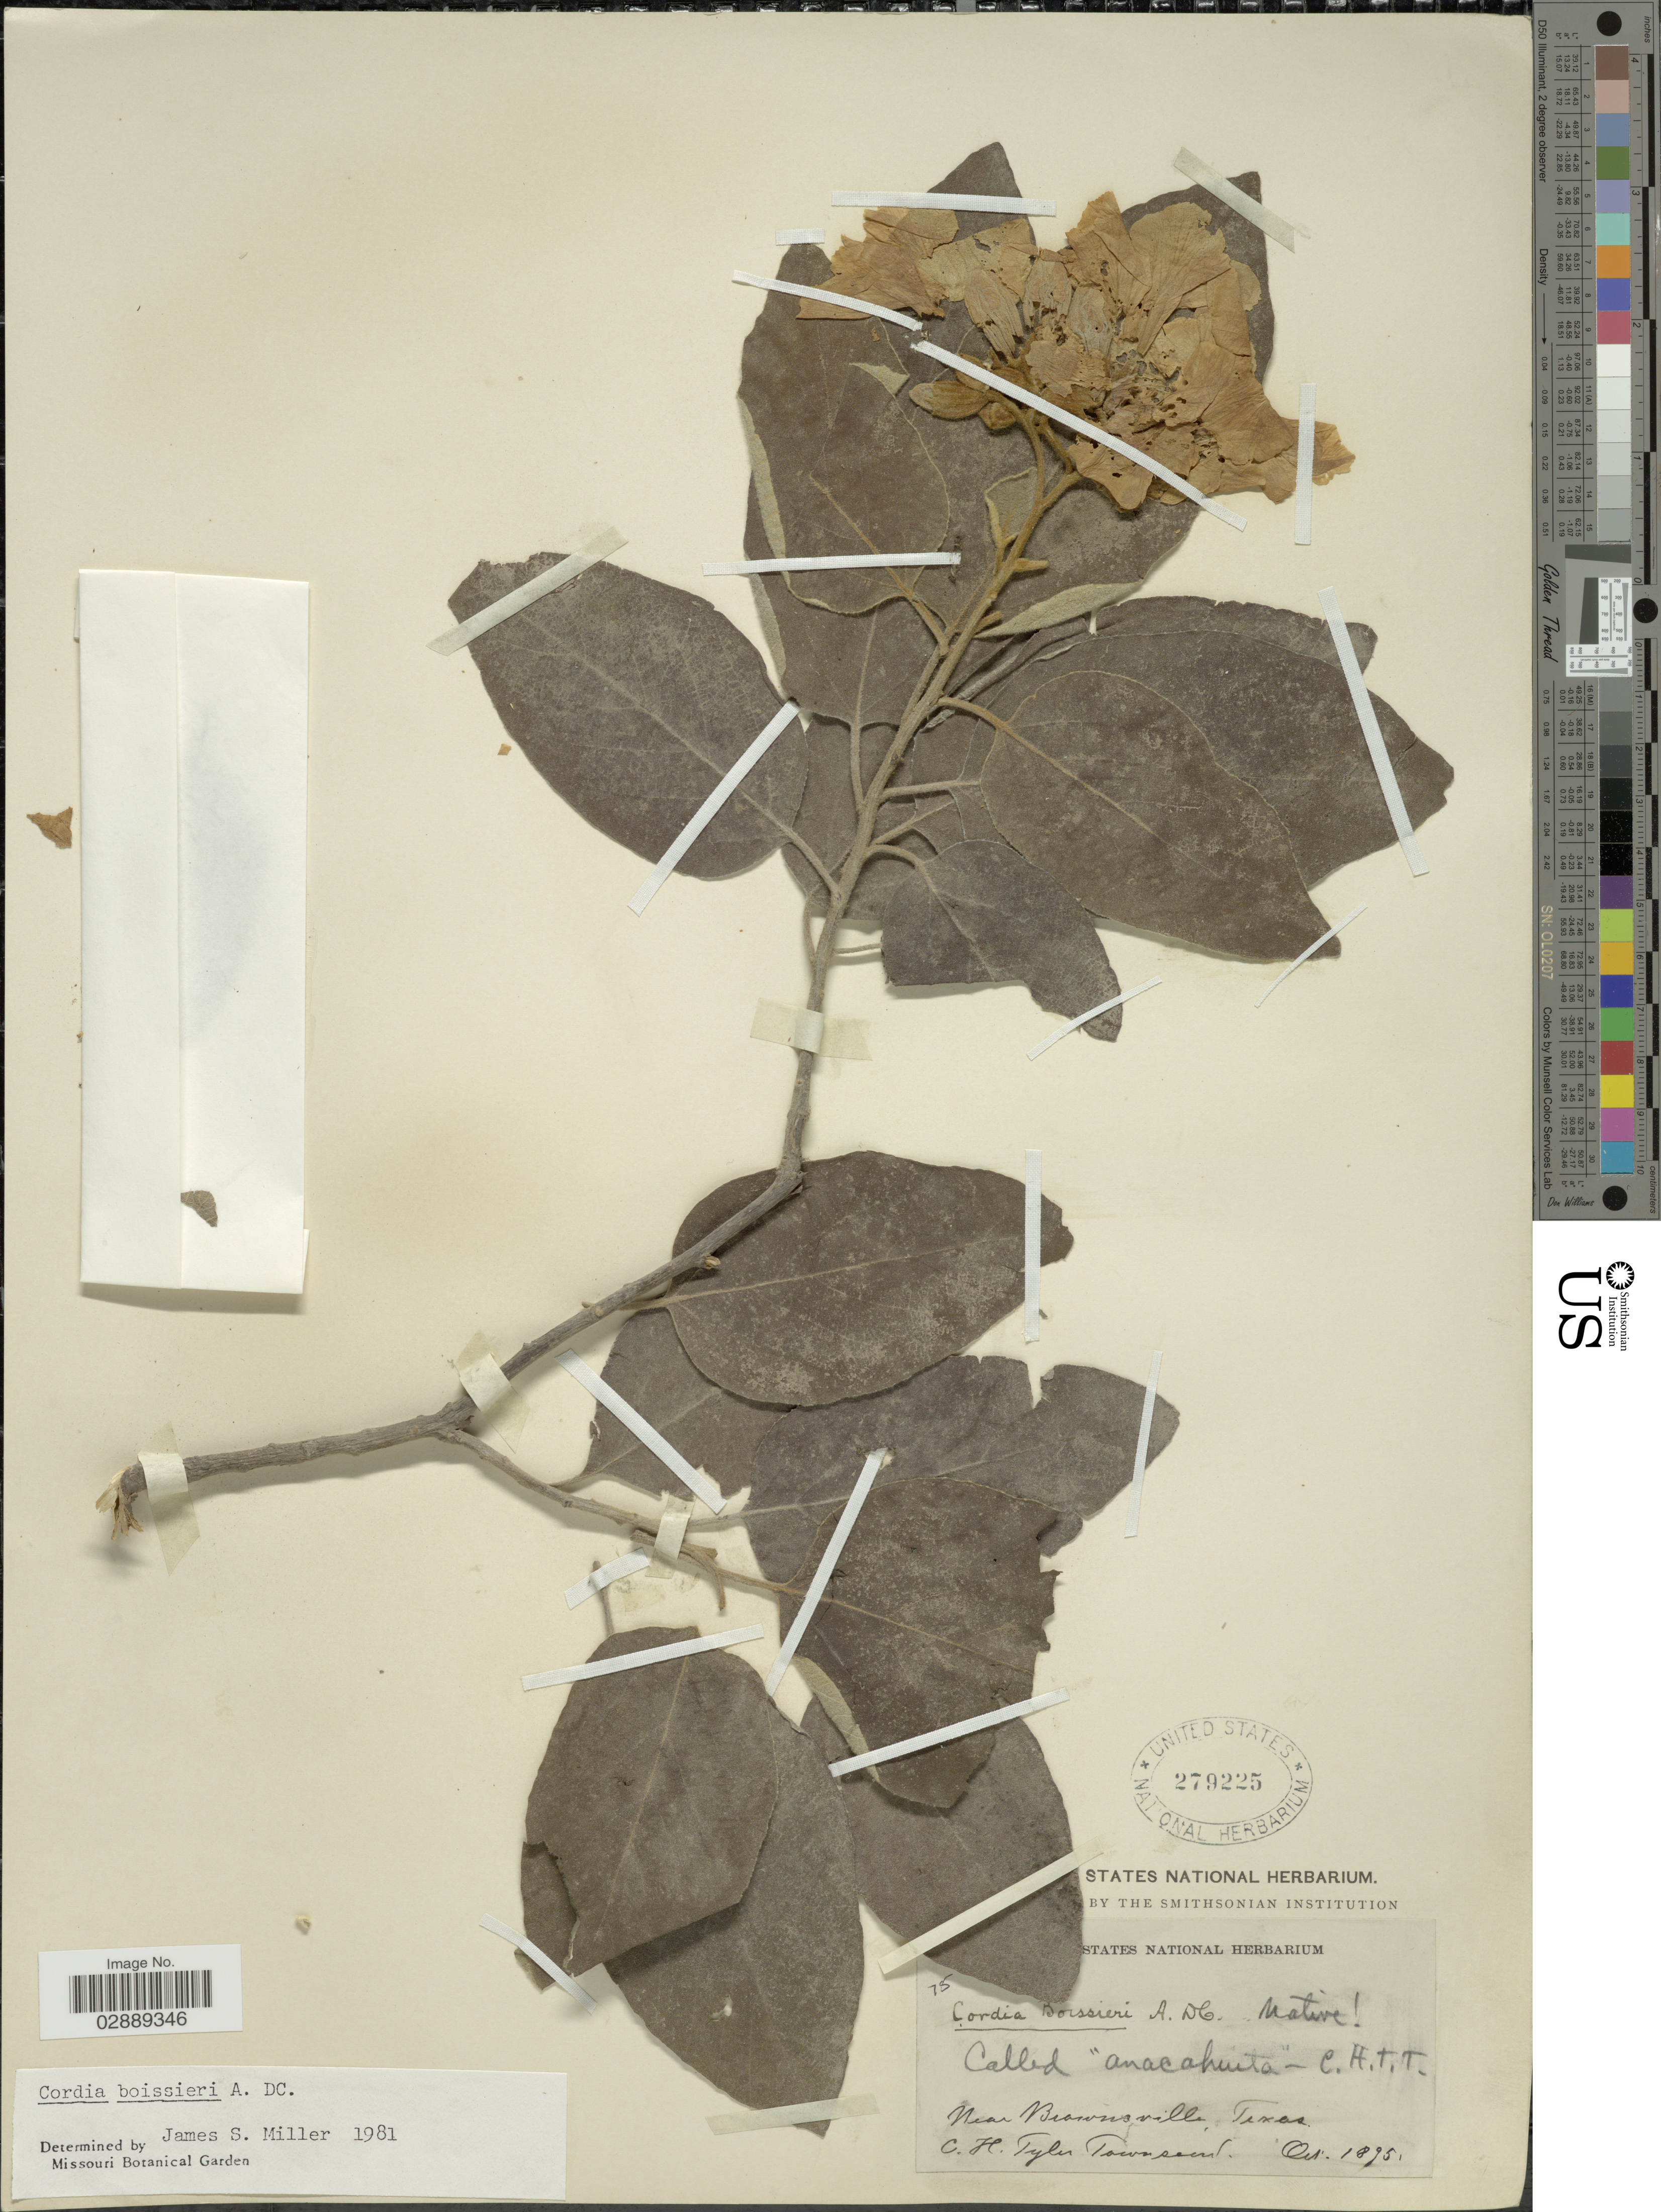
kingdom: Plantae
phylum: Tracheophyta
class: Magnoliopsida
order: Boraginales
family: Cordiaceae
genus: Cordia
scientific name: Cordia boissieri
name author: A. DC.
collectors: C. H. T. Townsend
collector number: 75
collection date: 1895-10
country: United States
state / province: Texas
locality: Near Brownsville.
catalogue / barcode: US 279225